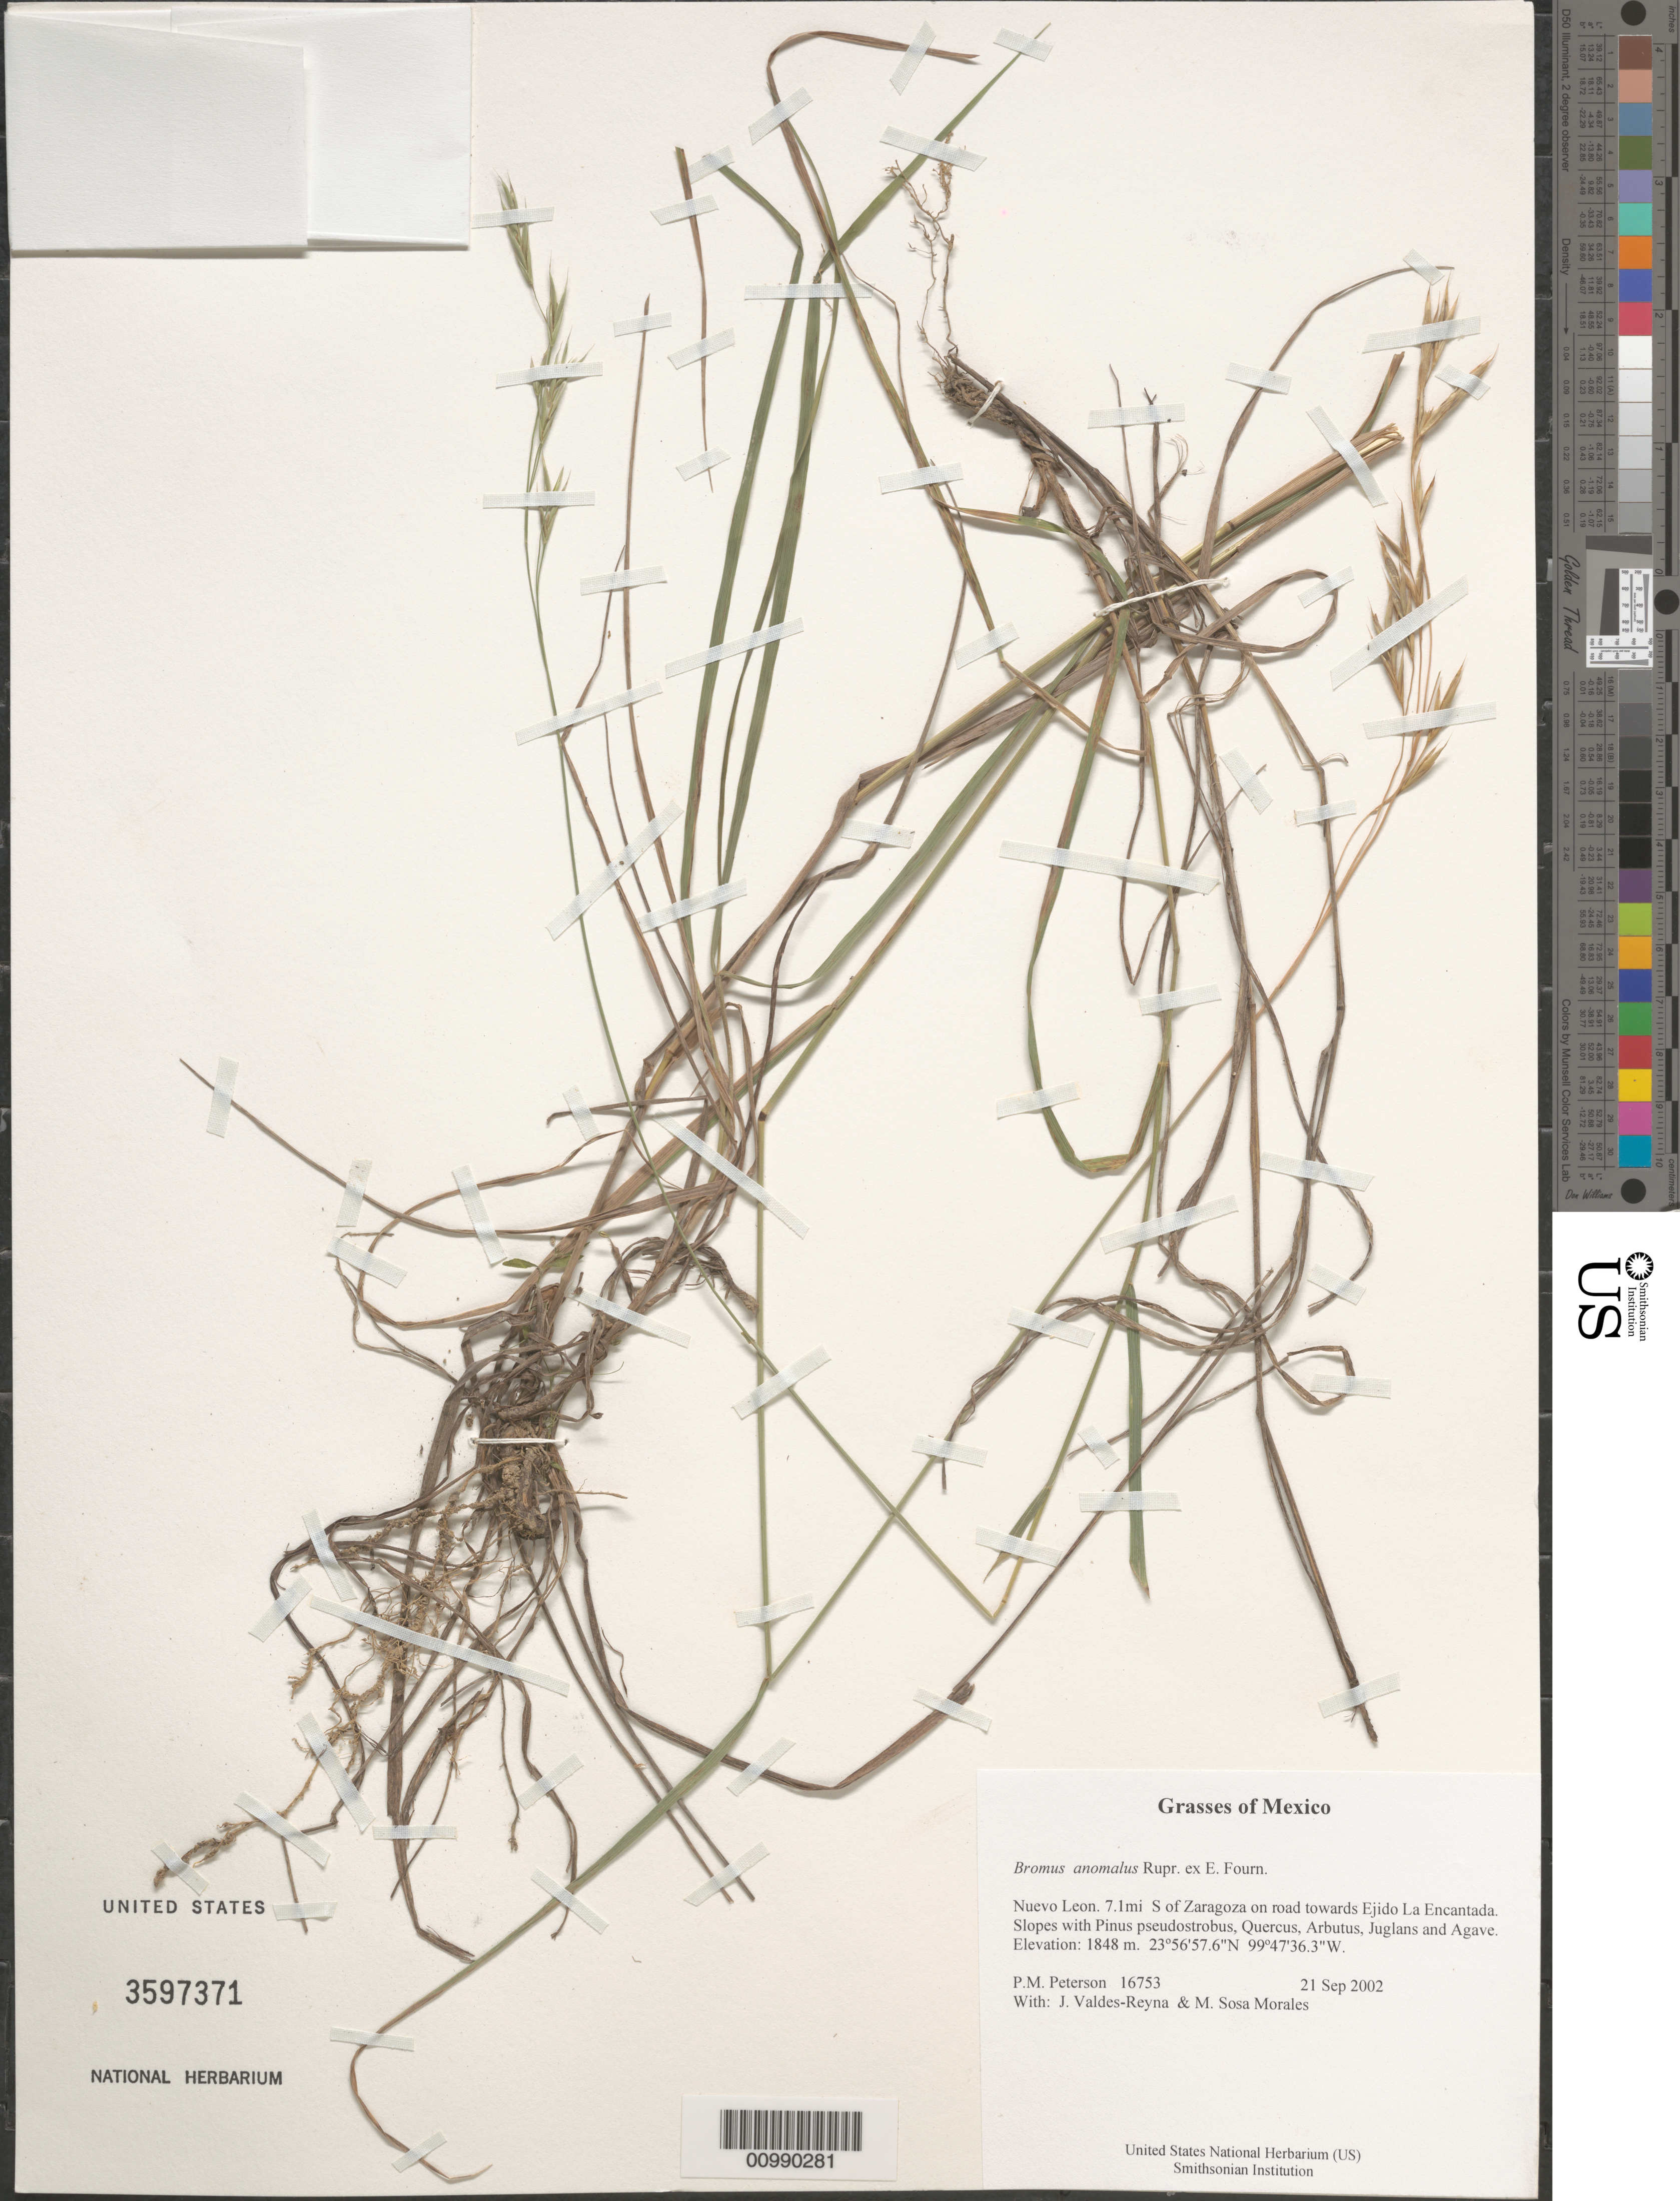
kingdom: Plantae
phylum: Tracheophyta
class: Liliopsida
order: Poales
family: Poaceae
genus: Bromus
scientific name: Bromus anomalus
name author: Rupr. ex E. Fourn.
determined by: Saarela, J. M., (CAN), Canadian Museum of Nature (CANADA)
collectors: P. M. Peterson, J. Valdés-Reyna & M. Sosa Morales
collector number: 16753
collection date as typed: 21 Sep 2002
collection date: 2002-09-21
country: Mexico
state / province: Nuevo León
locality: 7.1 mi S of Zaragoza on road towards Ejido La Encantada. Slopes with Pinus pseudostrobus, Quercus, Arbutus, Juglans and Agave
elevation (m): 1848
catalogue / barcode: US 3597371